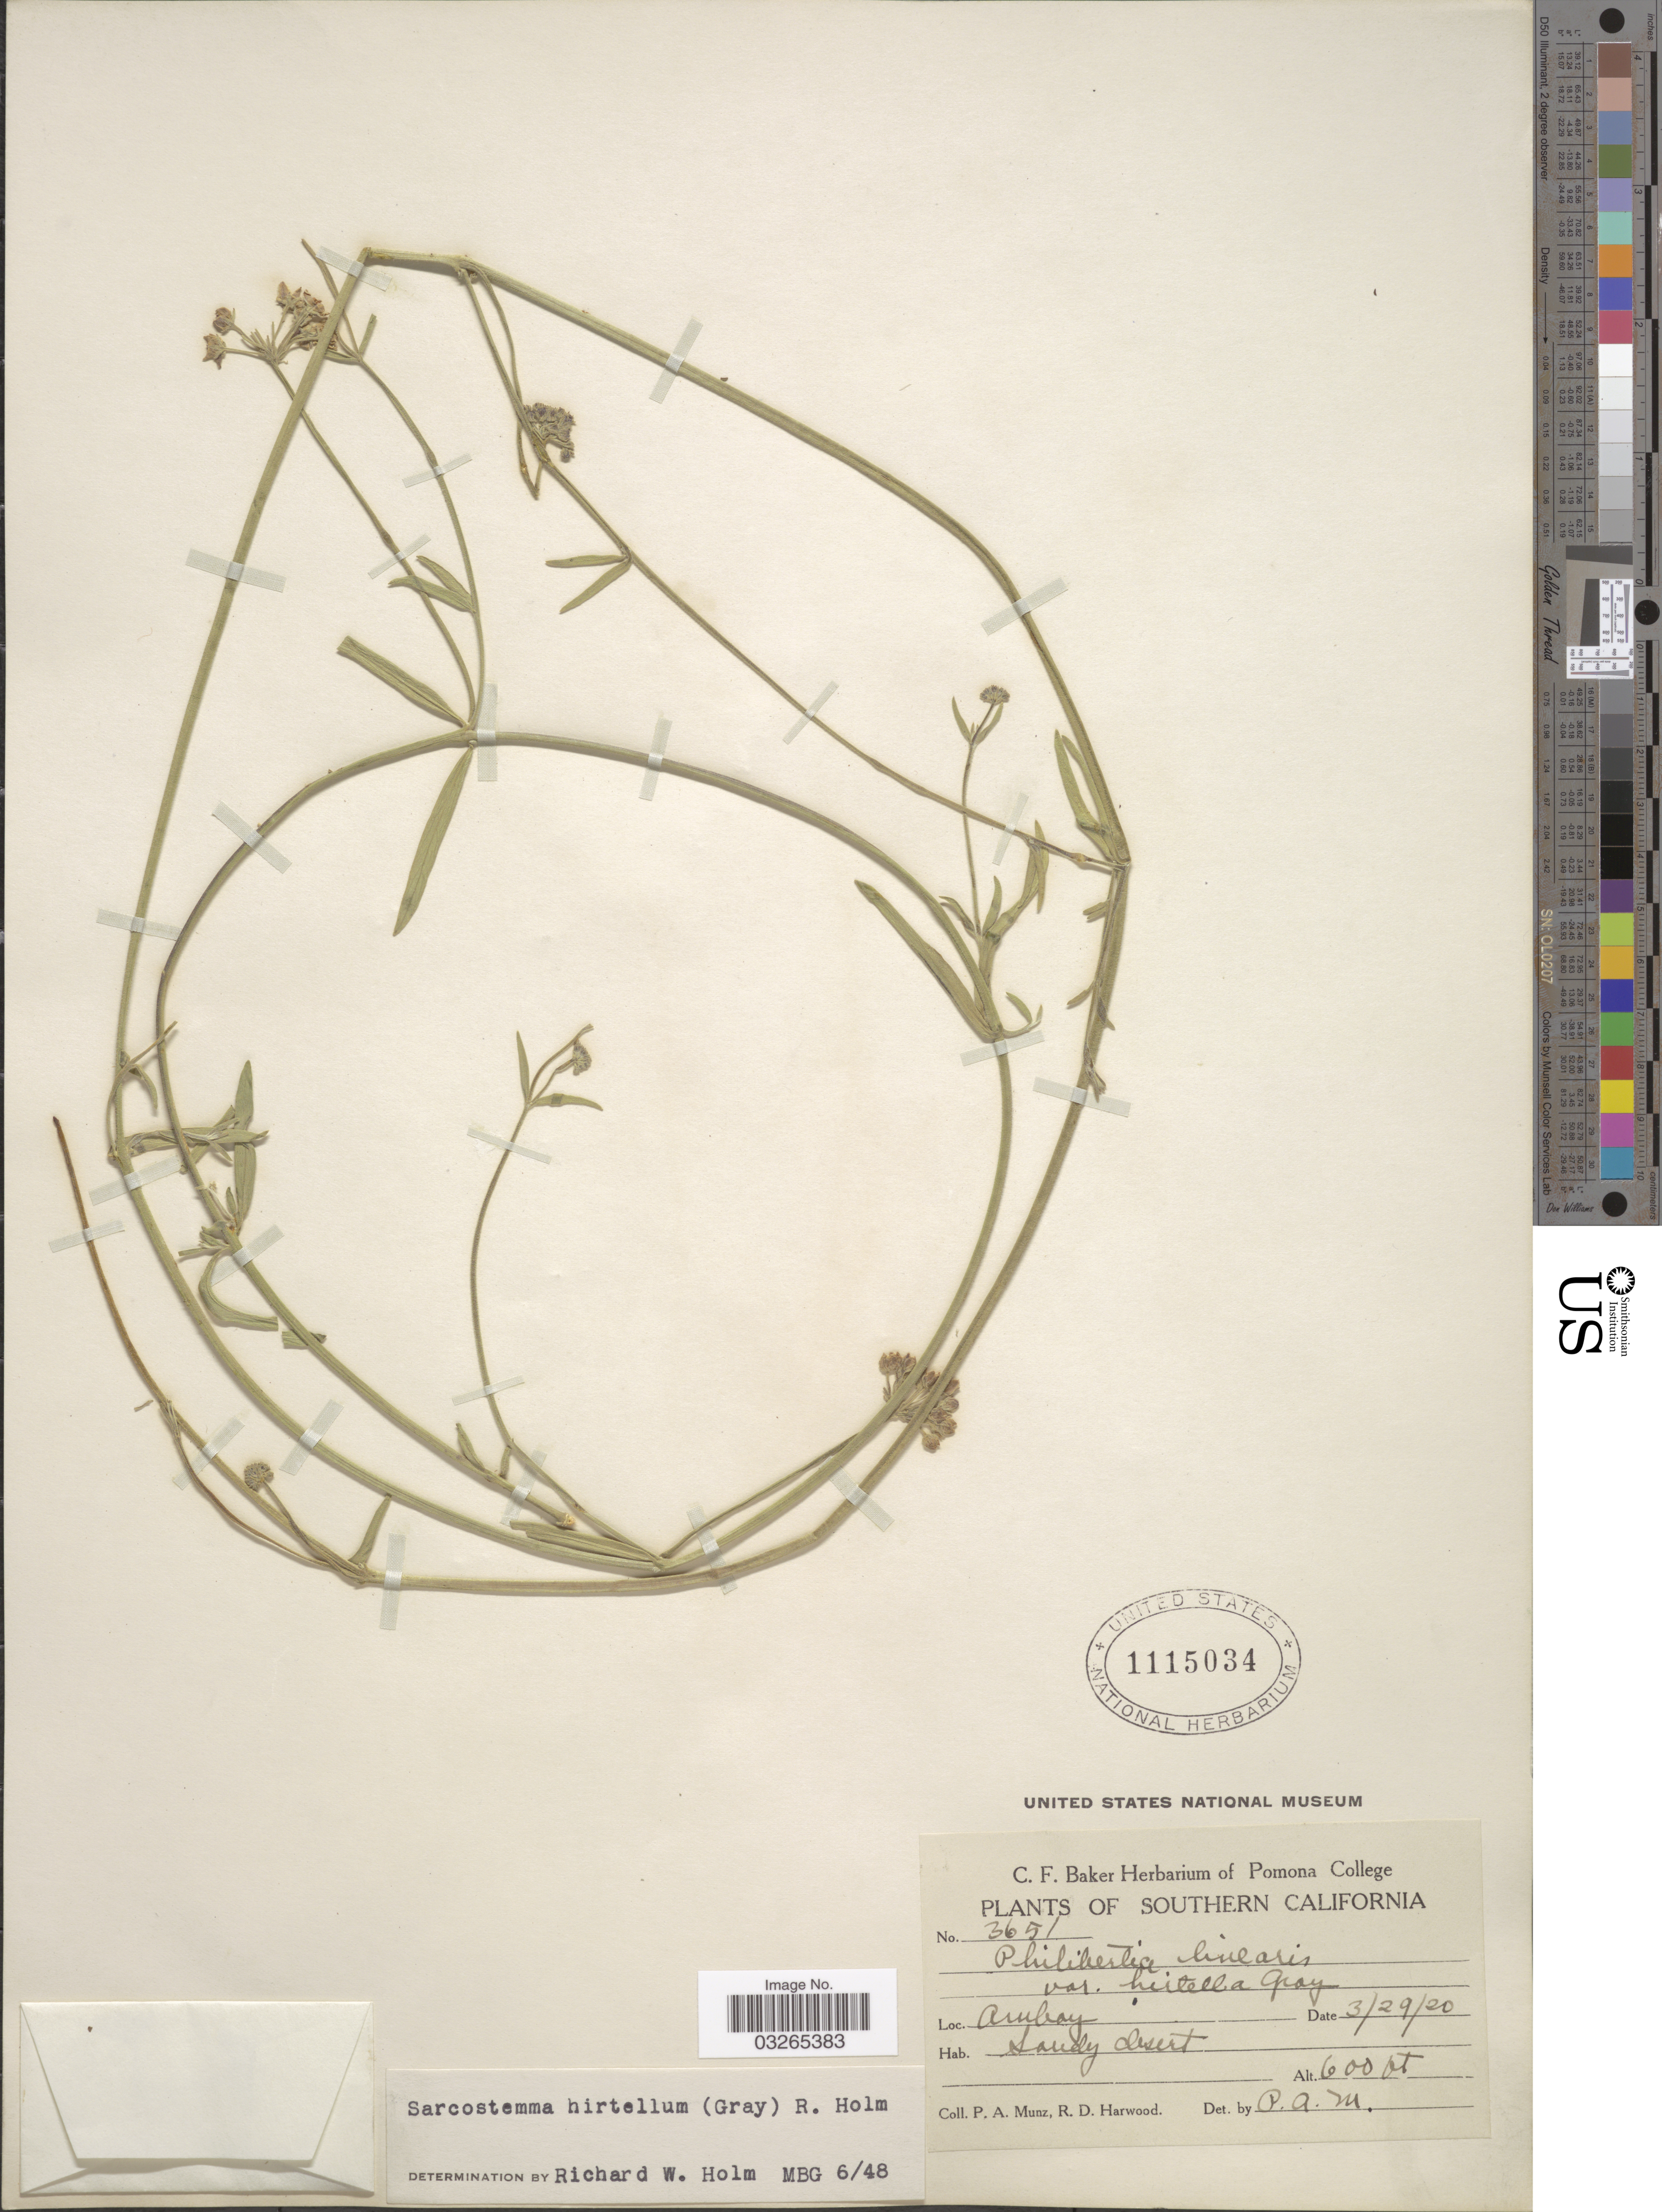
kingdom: Plantae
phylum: Tracheophyta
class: Magnoliopsida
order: Gentianales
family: Apocynaceae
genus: Sarcostemma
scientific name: Sarcostemma hirtellum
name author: (A. Gray) R.W. Holm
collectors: P. A. Munz & R. Harwood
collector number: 3651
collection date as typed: Transcribed d/m/y: 29/3/20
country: United States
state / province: California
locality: Southern California. Ambay.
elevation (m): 183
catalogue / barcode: US 1115034